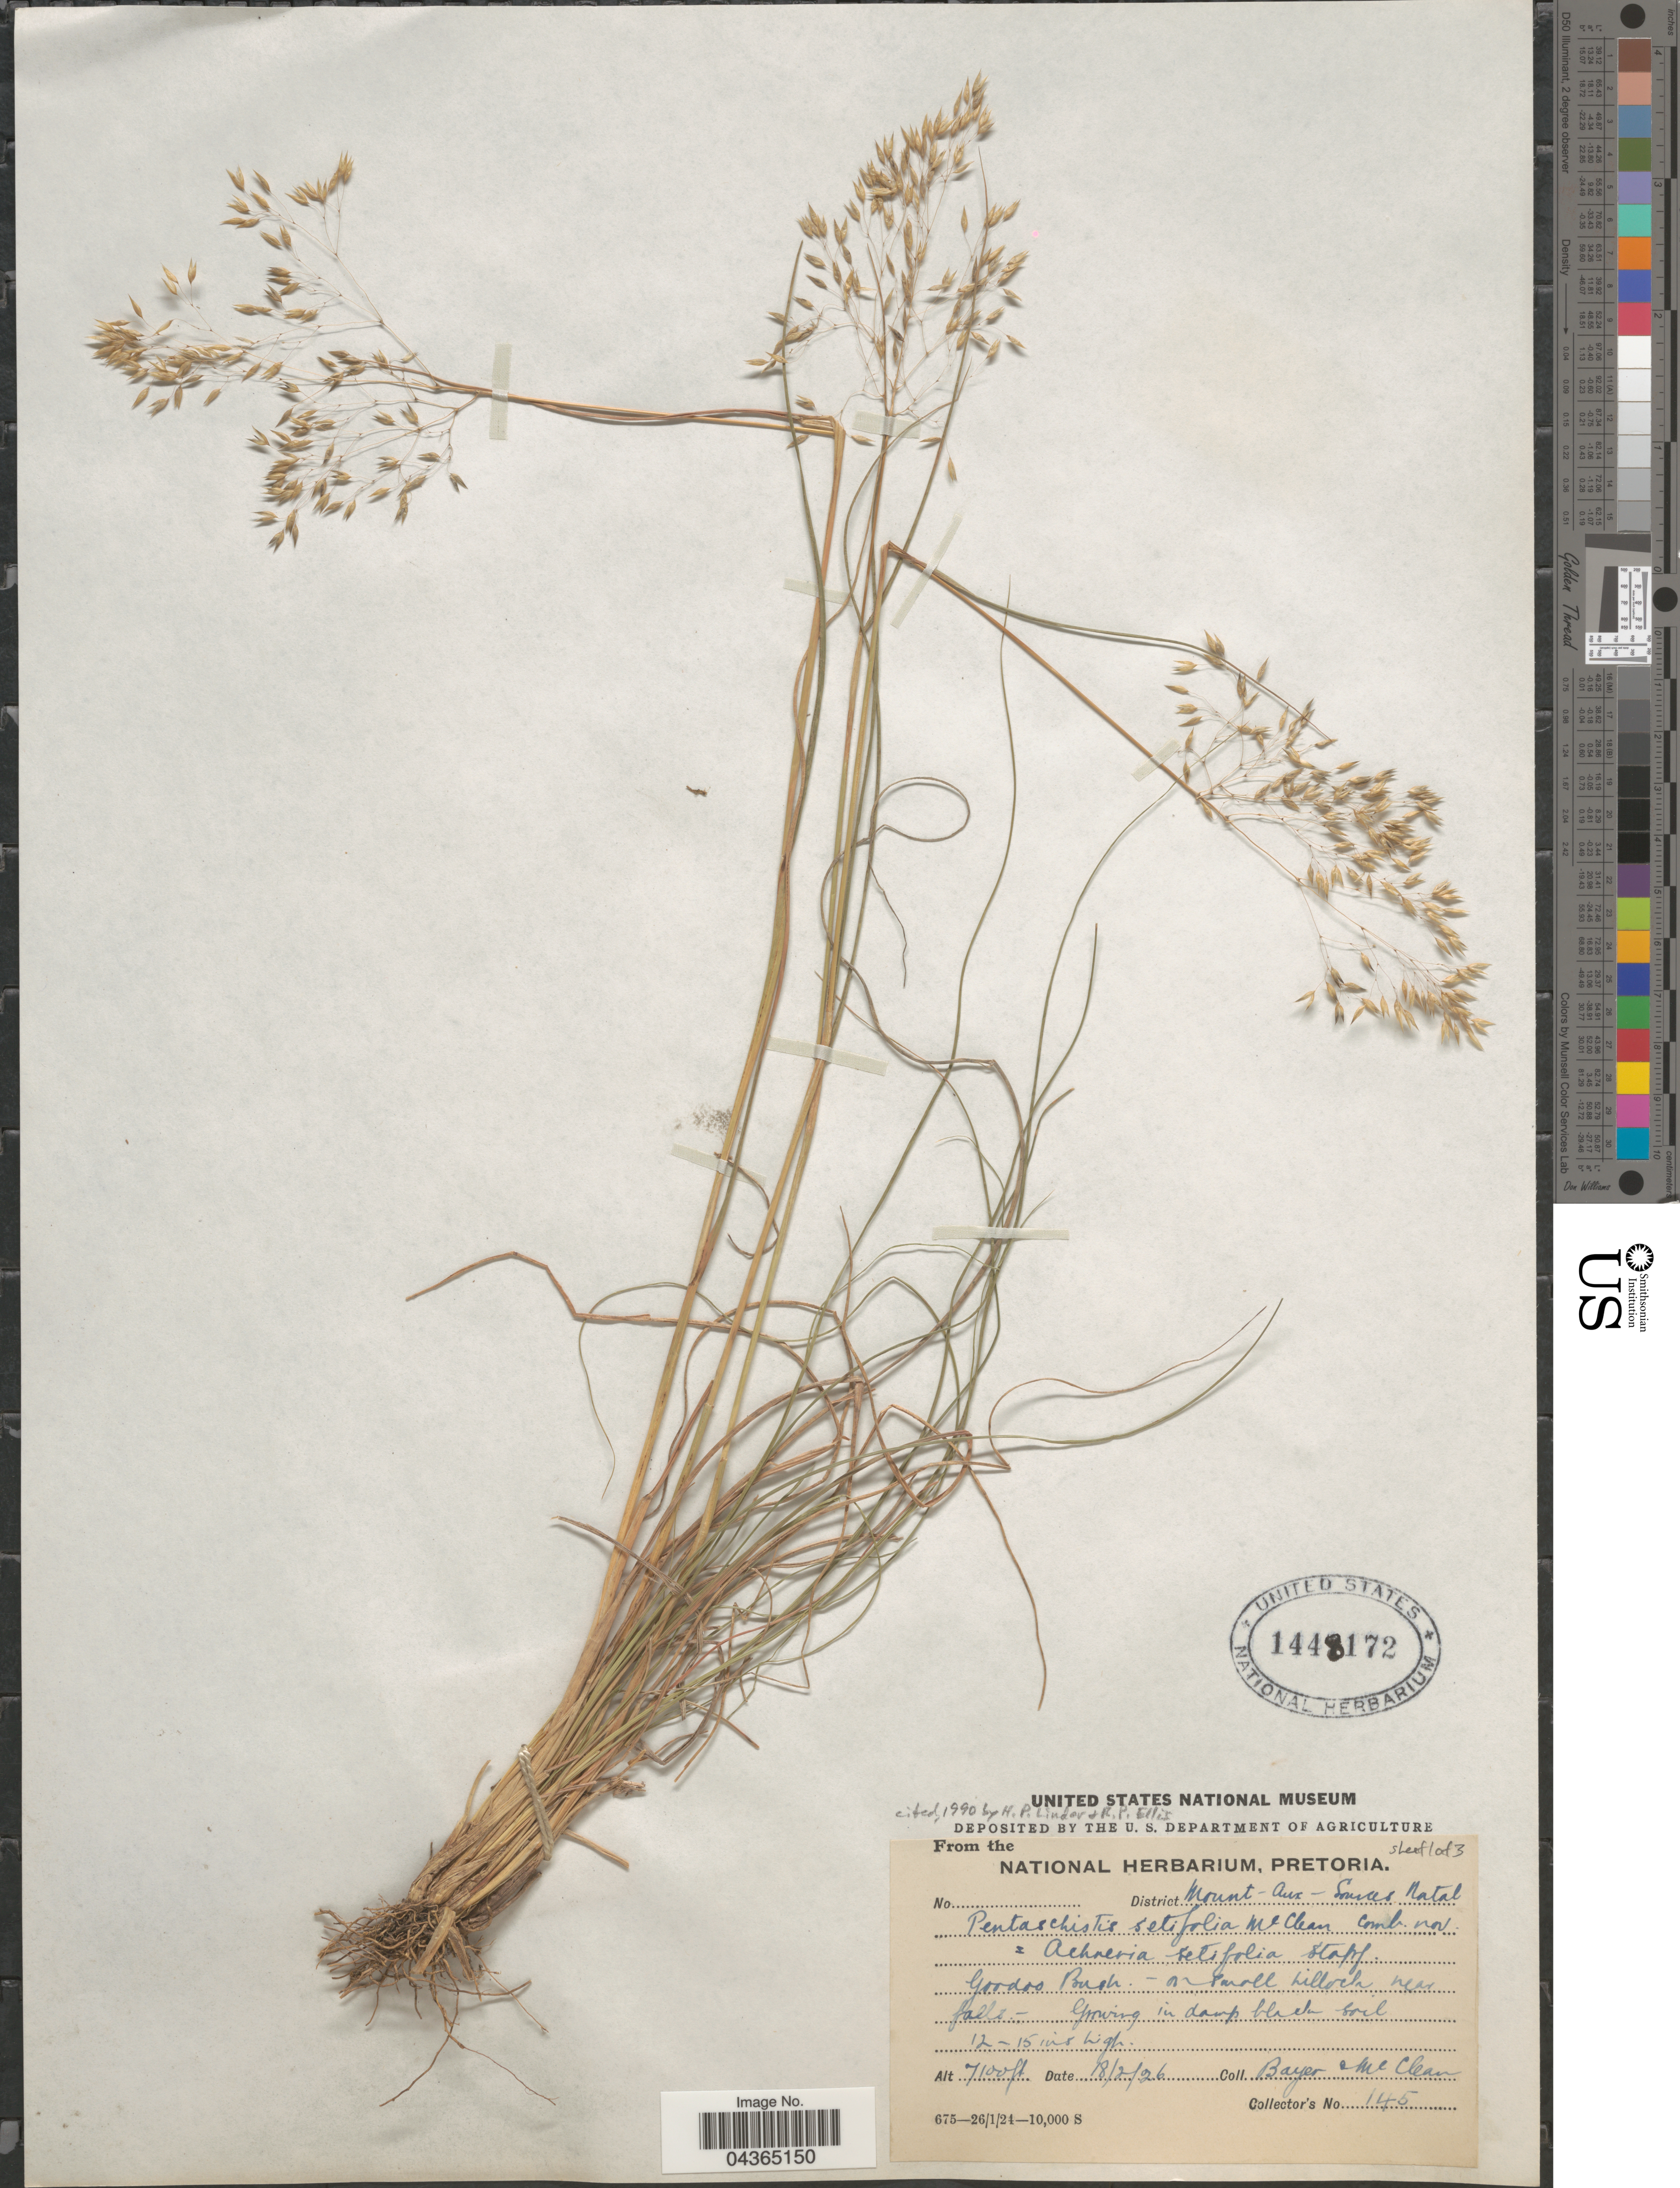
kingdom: Plantae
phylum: Tracheophyta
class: Liliopsida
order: Poales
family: Poaceae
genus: Pentameris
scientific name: Pentameris setifolia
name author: (Thunb.) Galley & H.P. Linder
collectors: Bayer & McClean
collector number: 145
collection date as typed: Transcribed d/m/y: 18/2/26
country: South Africa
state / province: KwaZulu-Natal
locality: District Mount-aux-Sources Natal. Goodoo Bush-on small hillock near falls.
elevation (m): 2164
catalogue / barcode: US 1448172